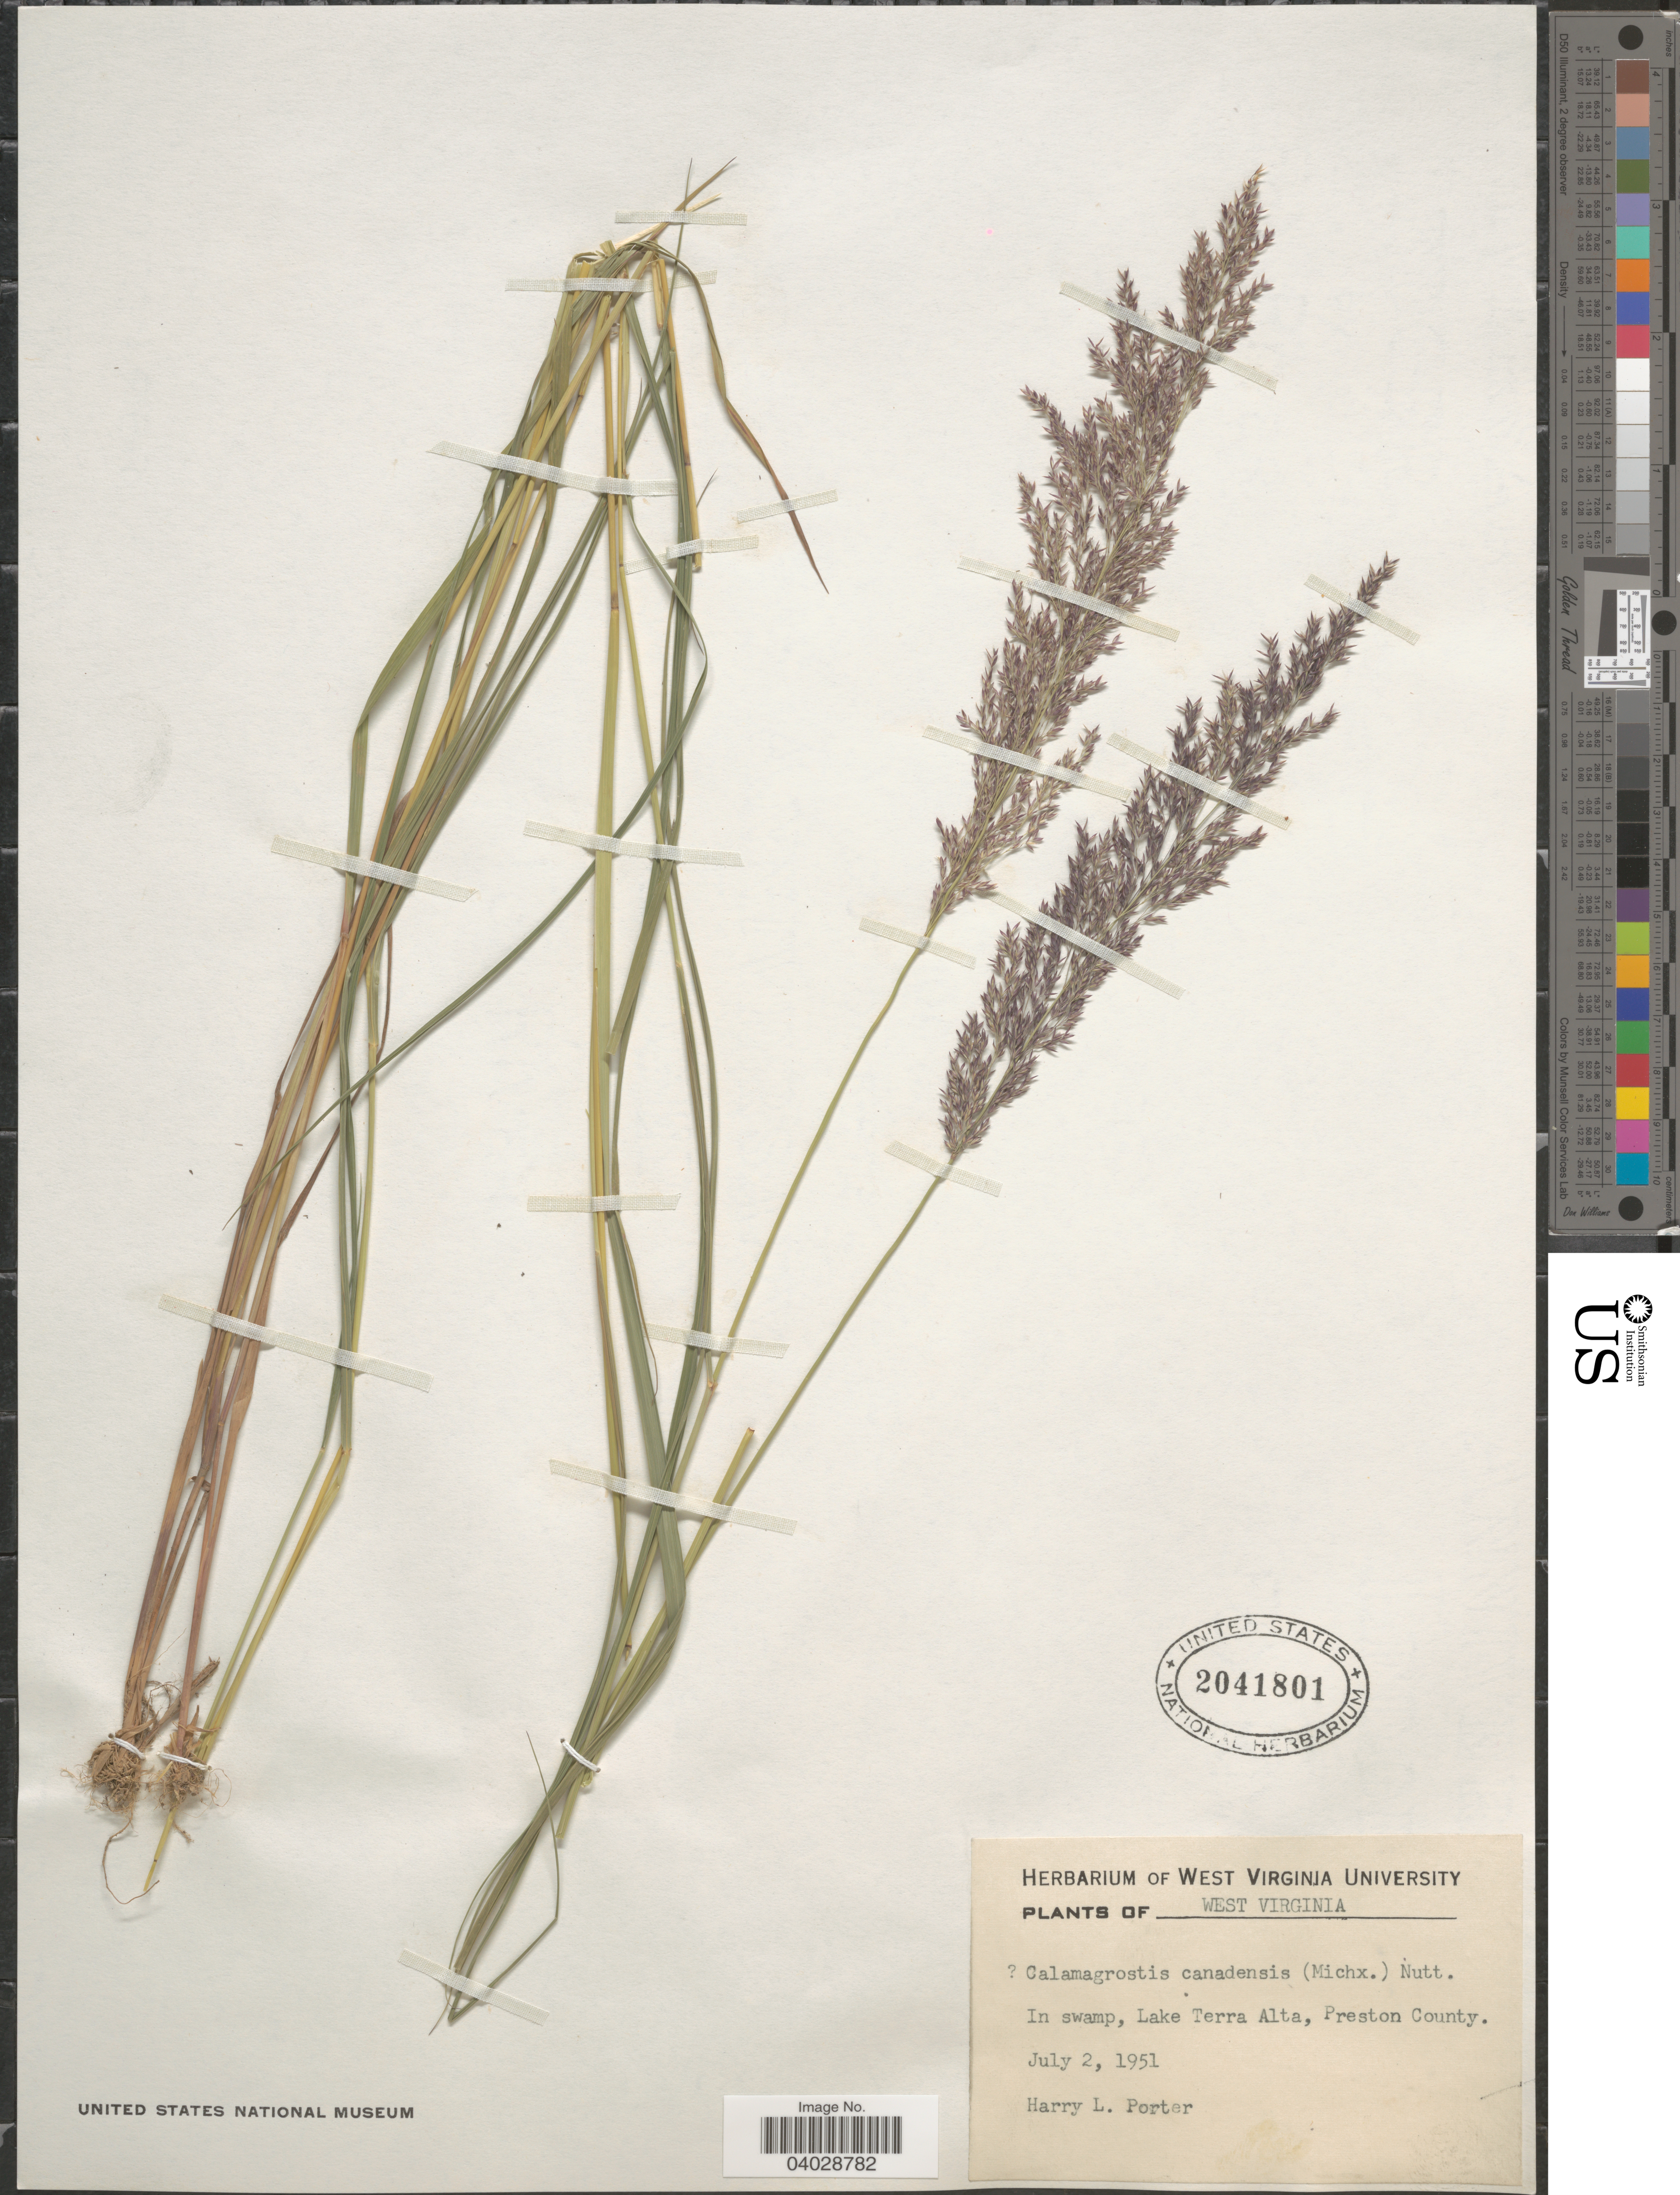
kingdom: Plantae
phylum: Tracheophyta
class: Liliopsida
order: Poales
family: Poaceae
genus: Calamagrostis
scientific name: Calamagrostis canadensis var. macouniana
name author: (Vasey) Stebbins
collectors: H. L. Porter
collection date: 1951-07-02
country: United States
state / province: West Virginia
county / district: Preston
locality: In swamp, Lake Terra Alta, Preston County.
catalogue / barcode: US 2041801